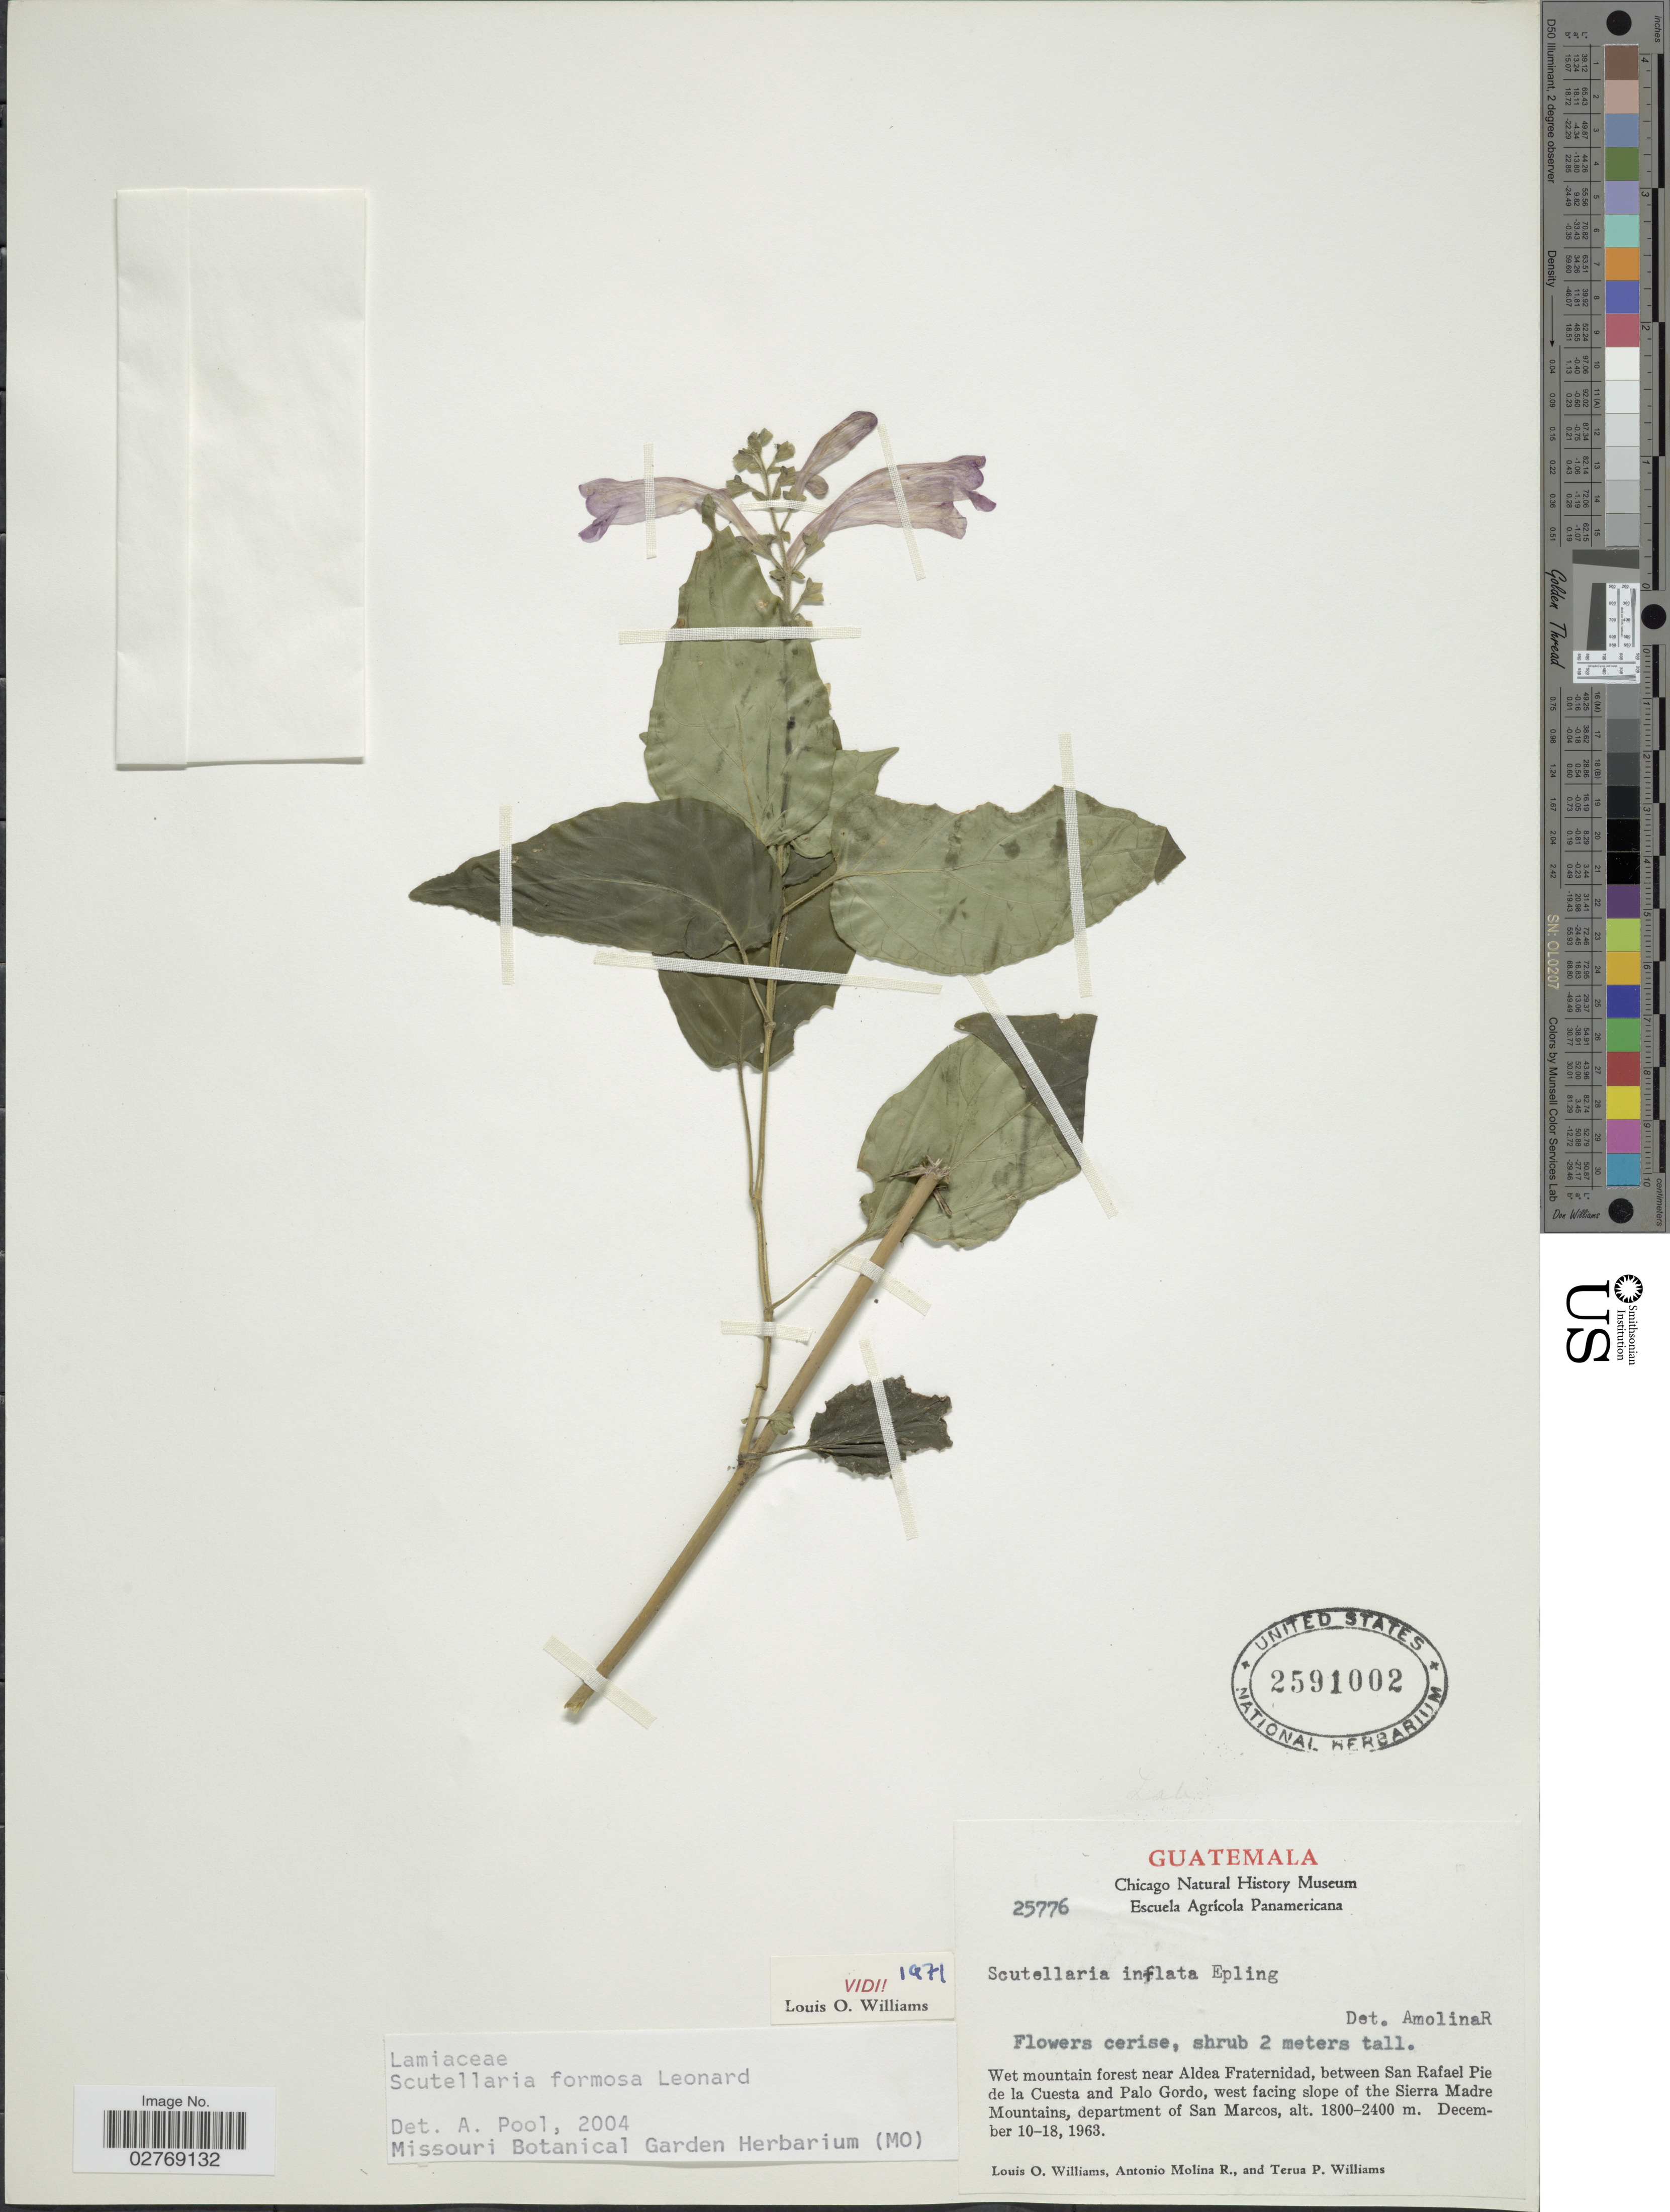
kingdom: Plantae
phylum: Tracheophyta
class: Magnoliopsida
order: Lamiales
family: Lamiaceae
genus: Scutellaria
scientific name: Scutellaria formosa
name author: Leonard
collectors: L. O. Williams, A. Molina R. & T. Williams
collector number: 25776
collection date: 1963-12-10/1963-12-18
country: Guatemala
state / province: San Marcos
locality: Wet mountain forest near Aldea Fraternidad, between San Rafael Pie de la Cuesta and Palo Gordo, west facing slope of the Sierra Madre Mountains, department of San Marcos.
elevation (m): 1800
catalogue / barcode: US 2591002